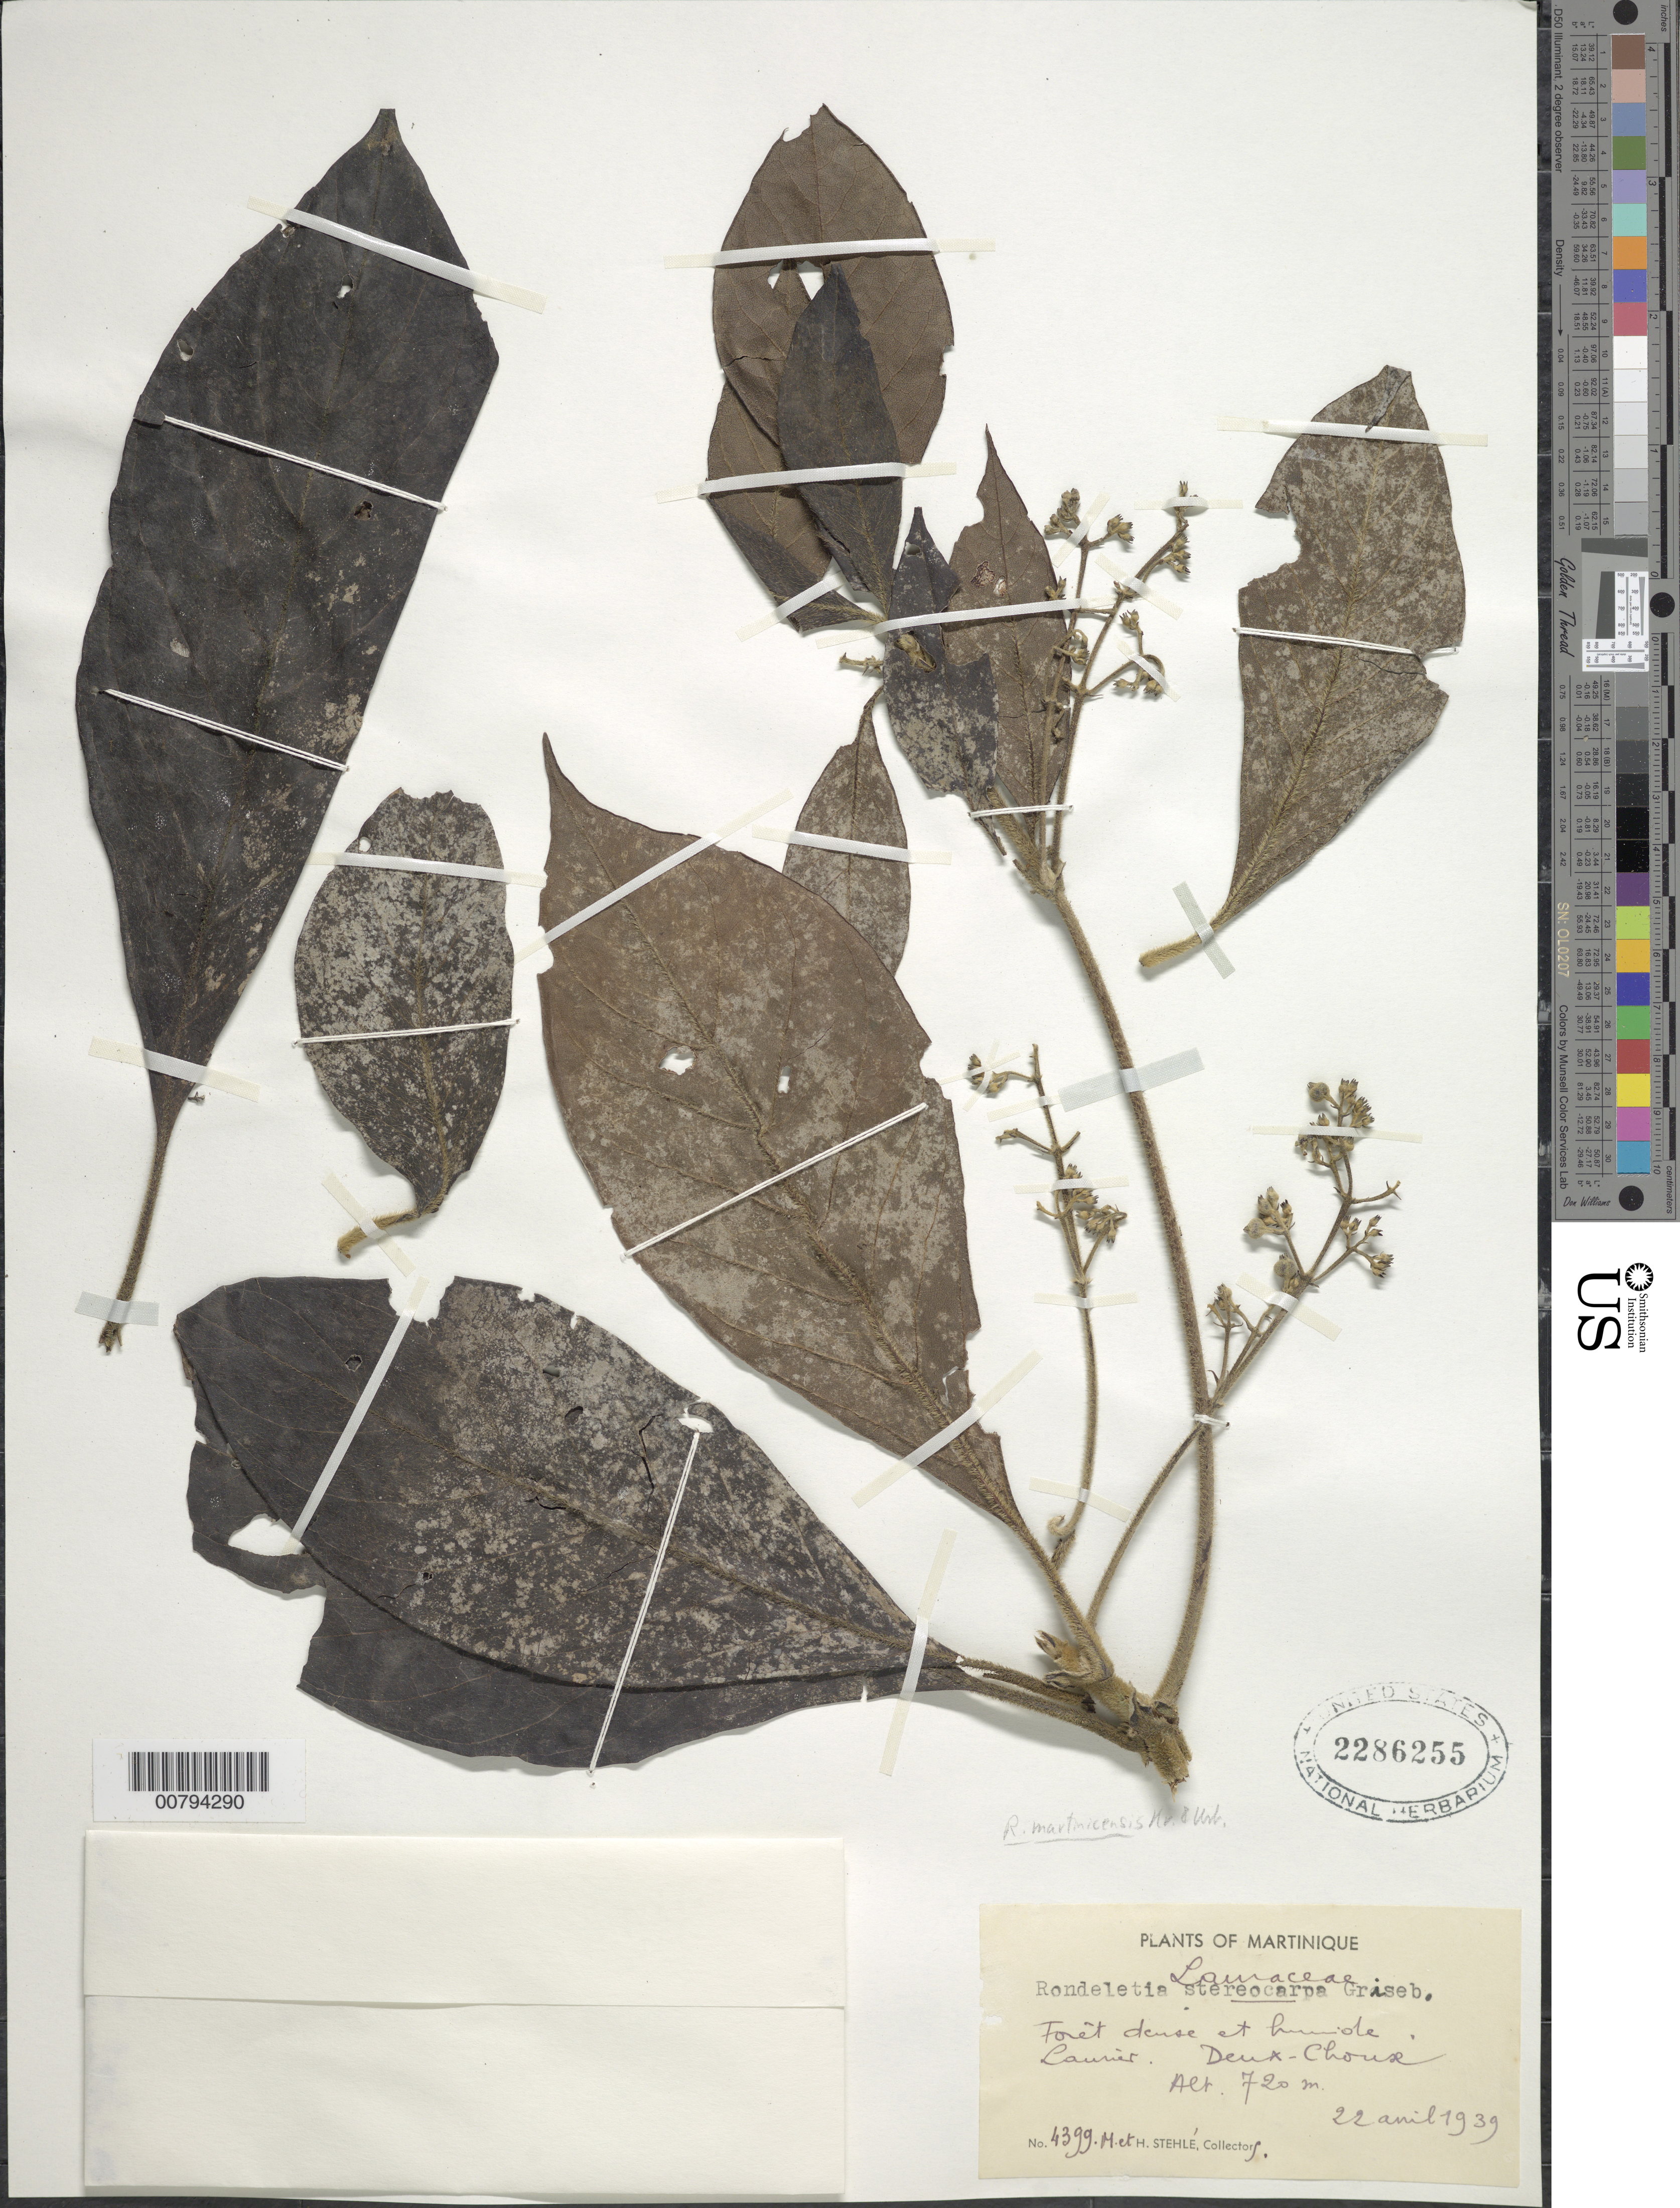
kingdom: Plantae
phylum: Tracheophyta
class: Magnoliopsida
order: Gentianales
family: Rubiaceae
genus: Rondeletia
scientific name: Rondeletia parviflora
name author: Poir.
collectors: M. Stehlé & H. Stehlé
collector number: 4399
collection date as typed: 22 Apr 1939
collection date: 1939-04-22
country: Martinique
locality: Laurier. Deux-Chouse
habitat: Foret dense et humide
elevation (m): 720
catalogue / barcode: US 2286255